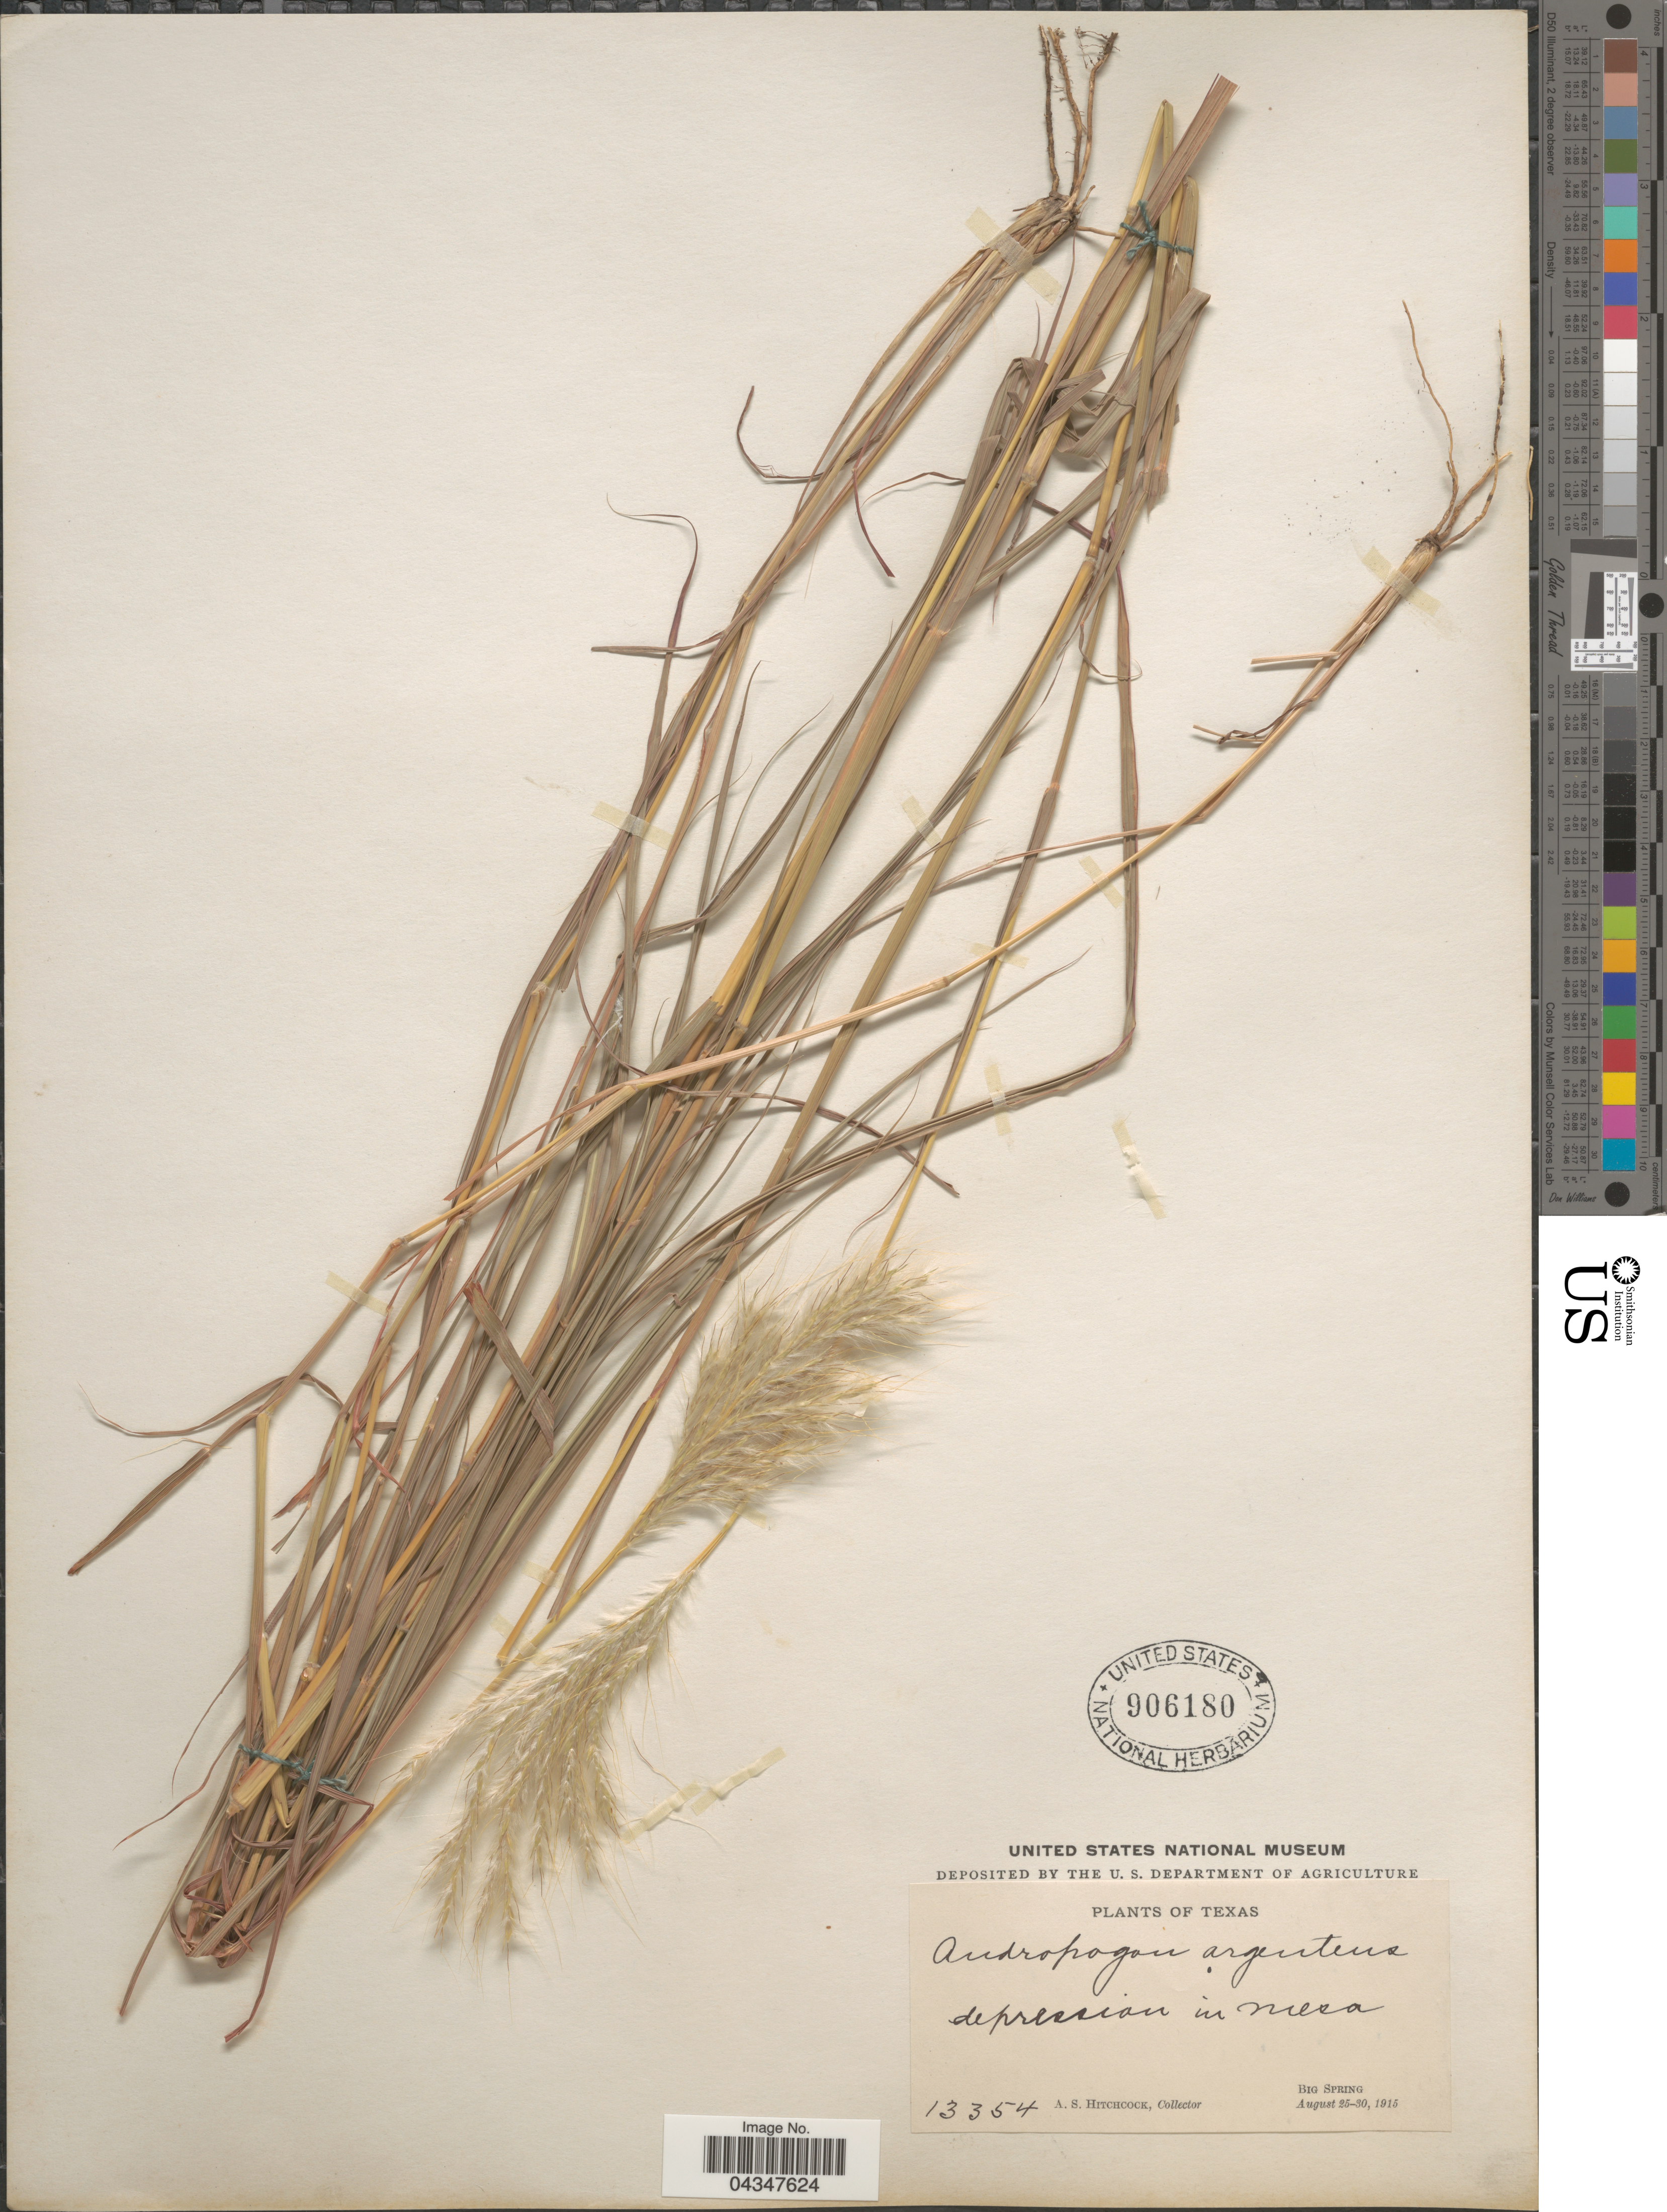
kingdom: Plantae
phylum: Tracheophyta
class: Liliopsida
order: Poales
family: Poaceae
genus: Bothriochloa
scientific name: Bothriochloa barbinodis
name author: (Lag.) Herter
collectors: A. S. Hitchcock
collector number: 13354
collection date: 1915-08-25/1915-08-30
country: United States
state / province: Texas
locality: Depression in mesa. Big Spring.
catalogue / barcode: US 906180